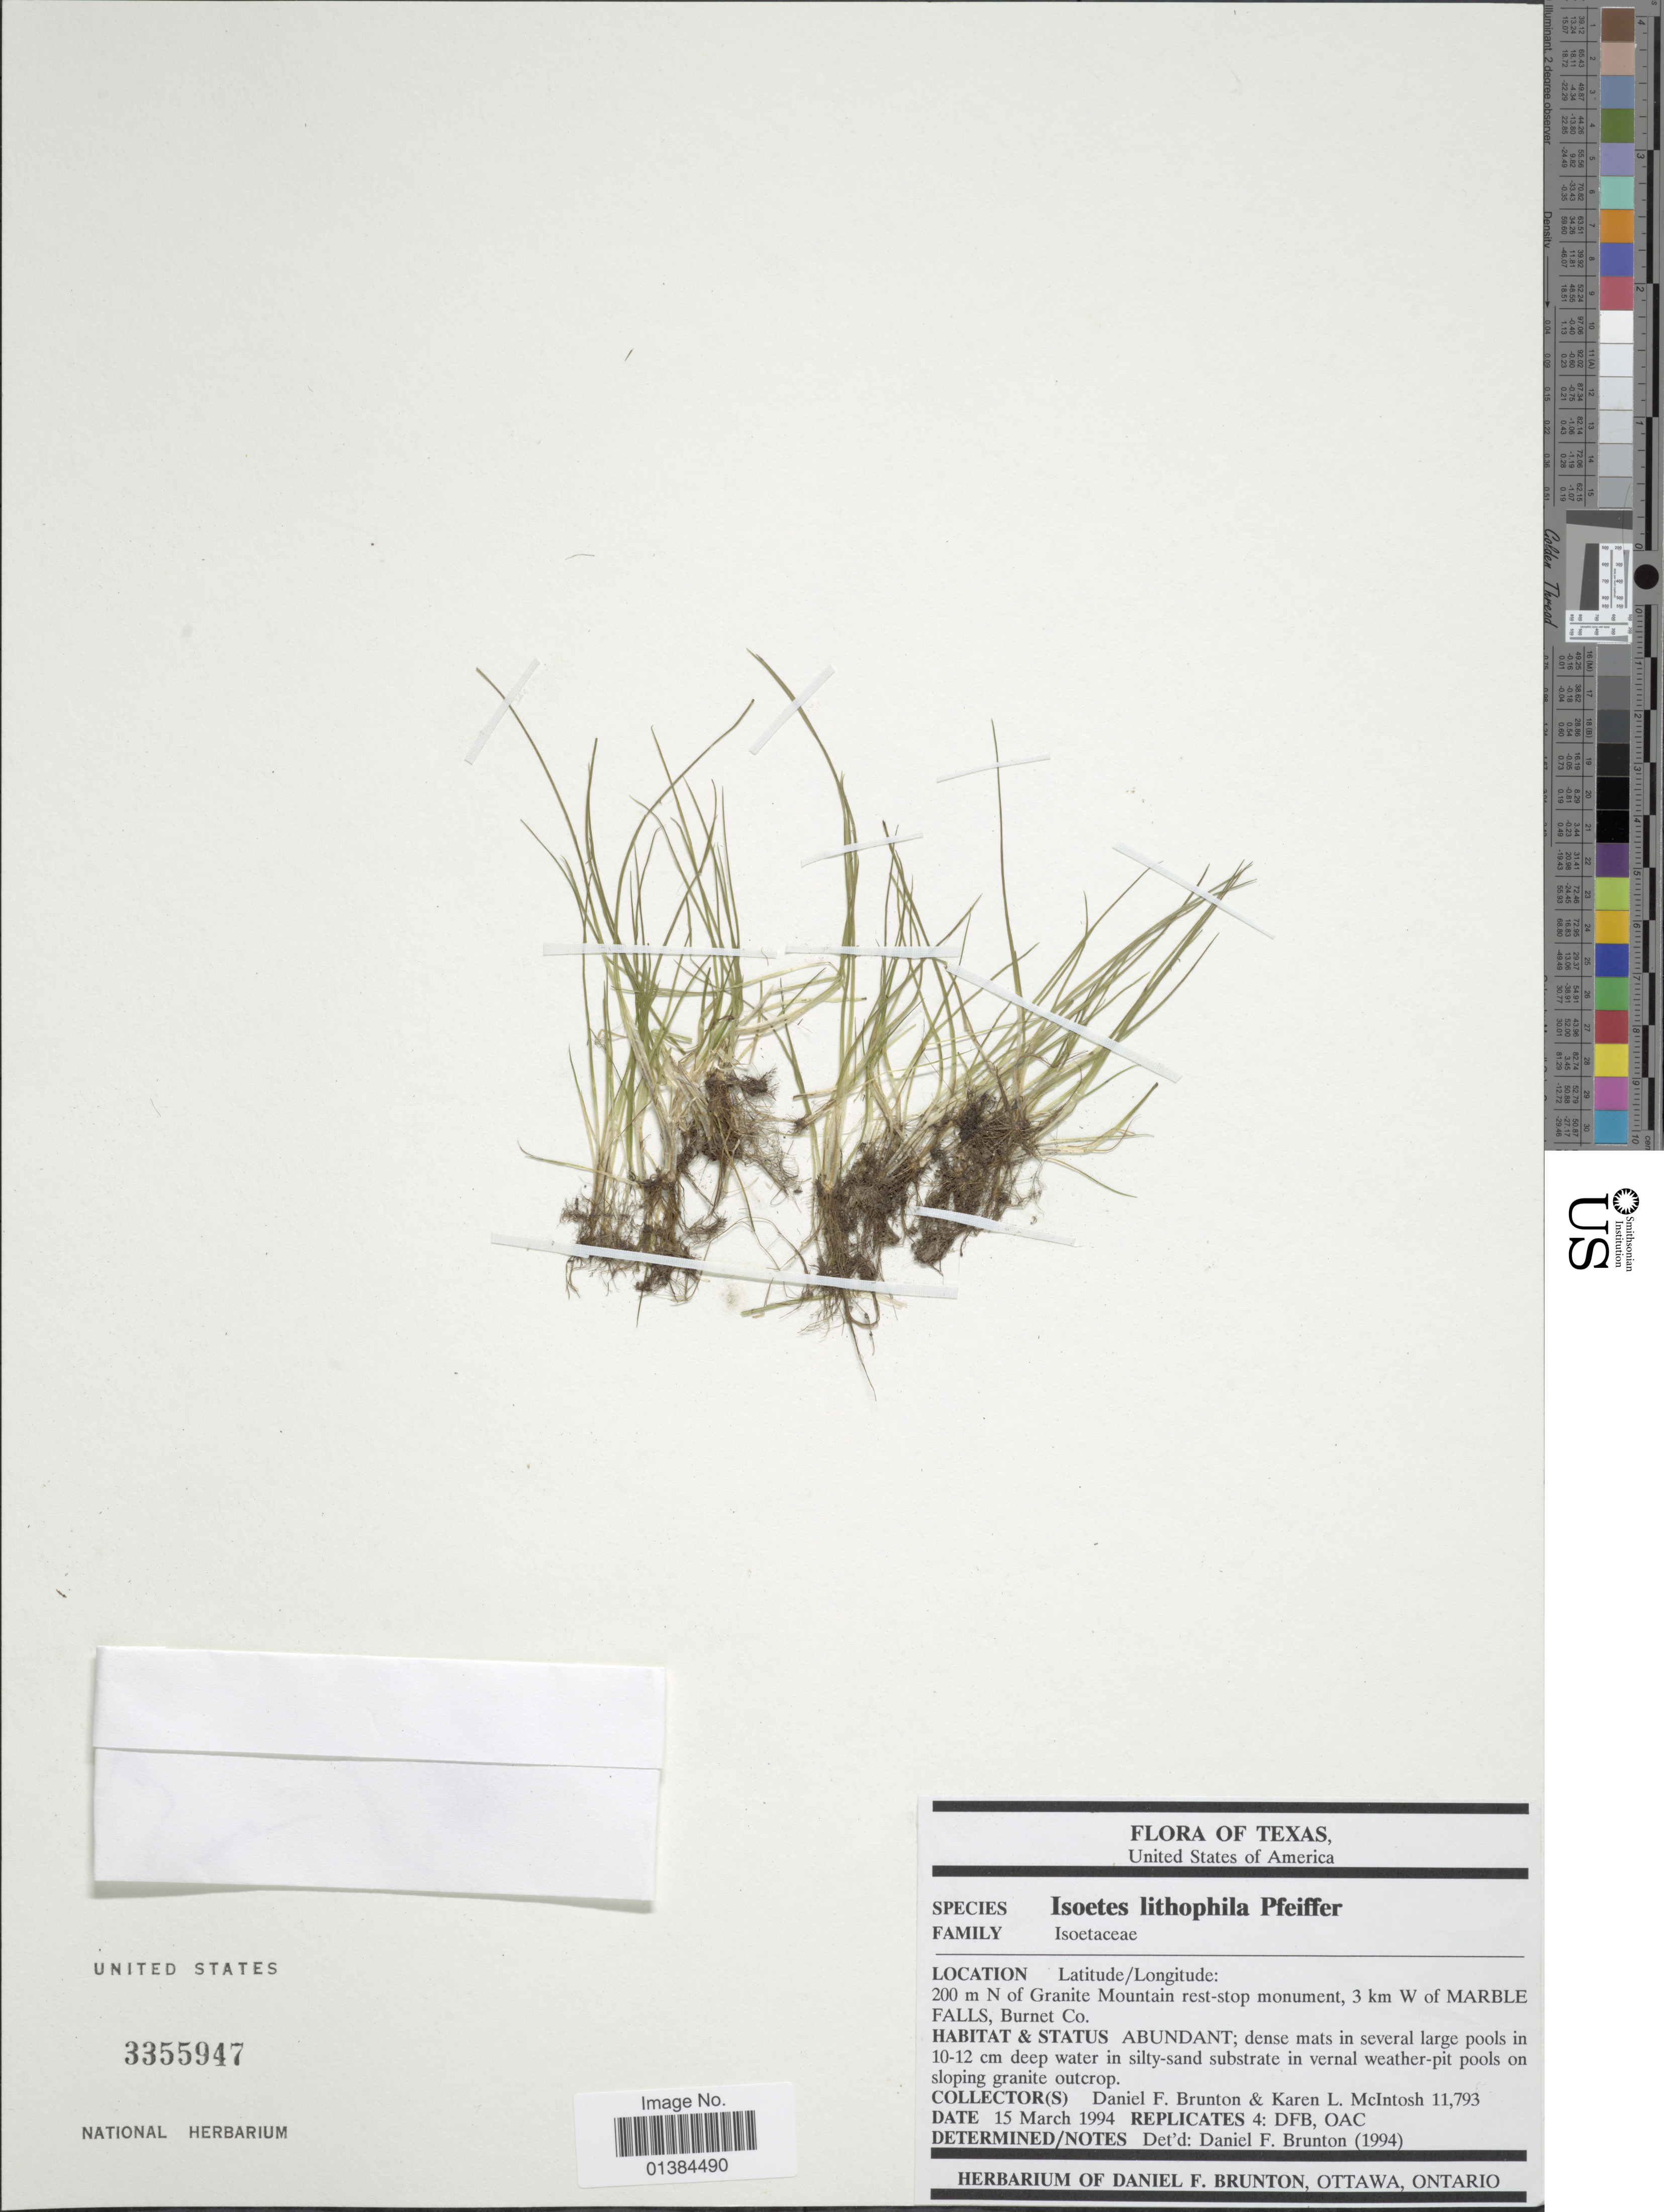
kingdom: Plantae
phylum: Tracheophyta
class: Lycopodiopsida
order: Isoetales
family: Isoetaceae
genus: Isoetes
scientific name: Isoetes lithophila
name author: N. Pfeiff.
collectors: D. Brunton & K. McIntosh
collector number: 11793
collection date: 1994-03-15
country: United States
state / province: Texas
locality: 200 m N of Granite Mountain rest-stop monument, 3 km W of Marble Falls, Burnet Co.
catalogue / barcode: US 3355947